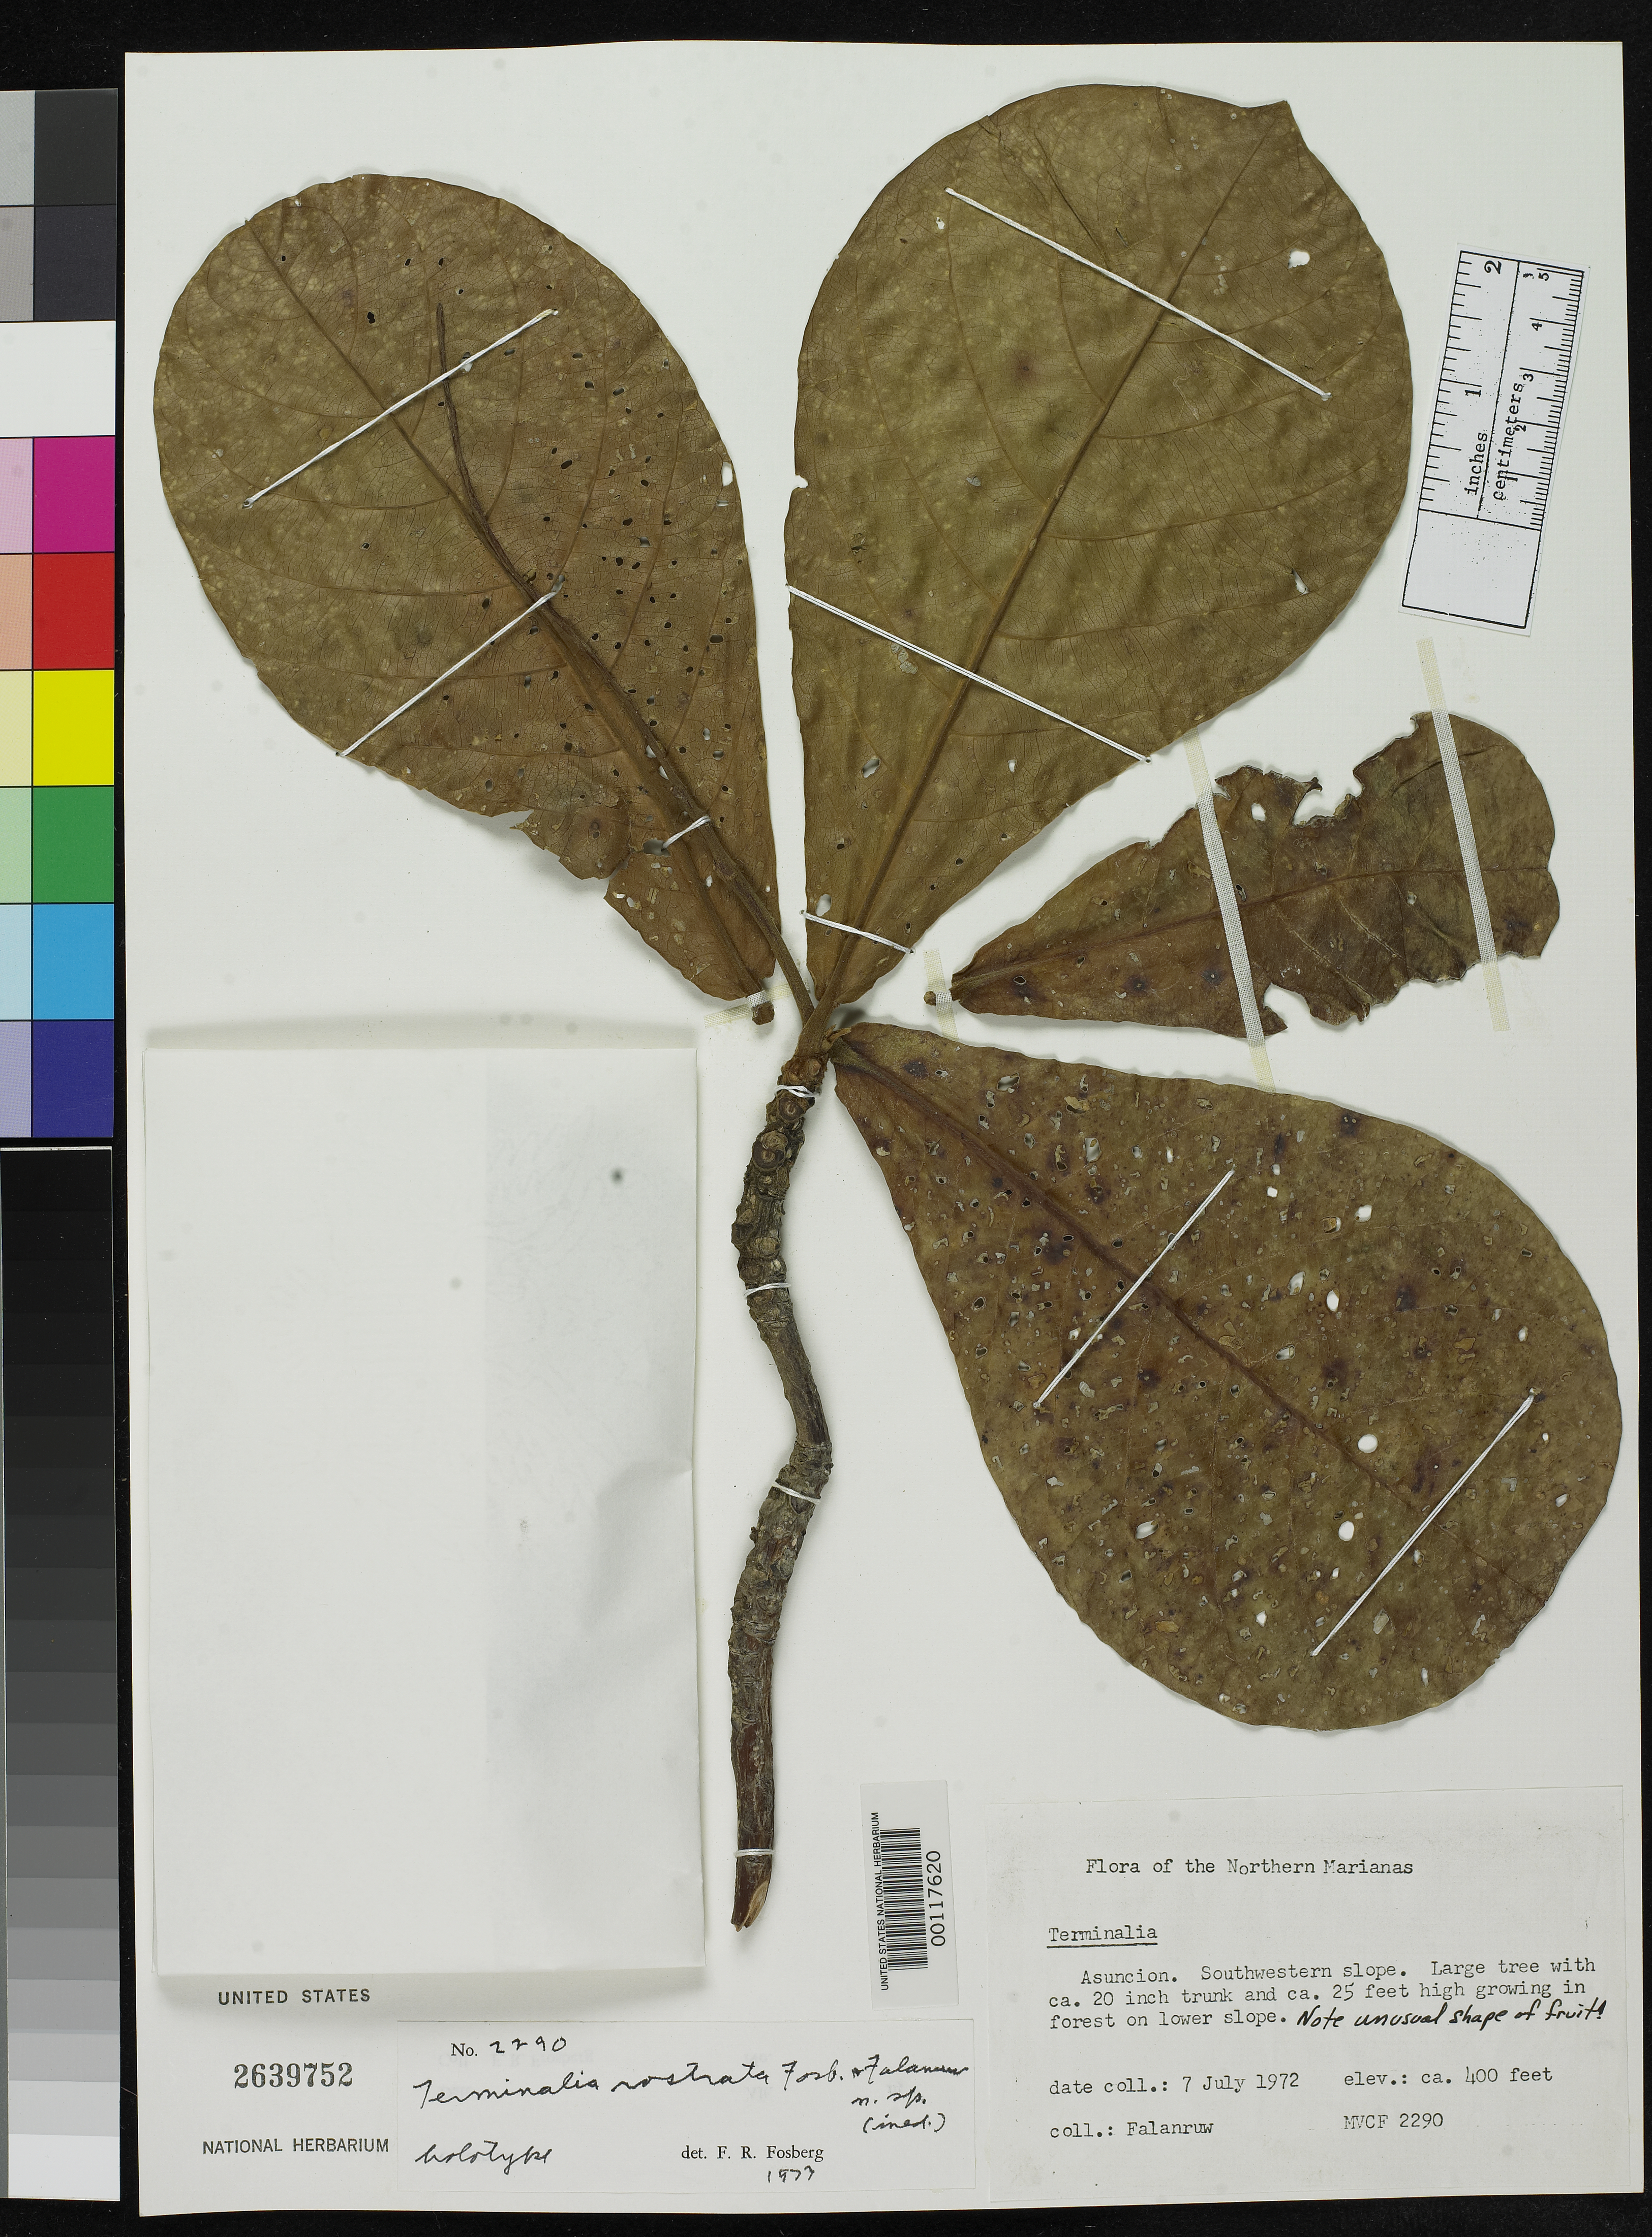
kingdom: Plantae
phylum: Tracheophyta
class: Magnoliopsida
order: Myrtales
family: Combretaceae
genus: Terminalia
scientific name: Terminalia rostrata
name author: Fosberg & Falanruw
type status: Holotype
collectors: M. V. Falanruw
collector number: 2290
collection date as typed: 07 Jul 1972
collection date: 1972-07-07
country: Northern Mariana Islands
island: Asuncion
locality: Alt. ca. 400 ft.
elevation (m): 122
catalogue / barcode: US 2639752